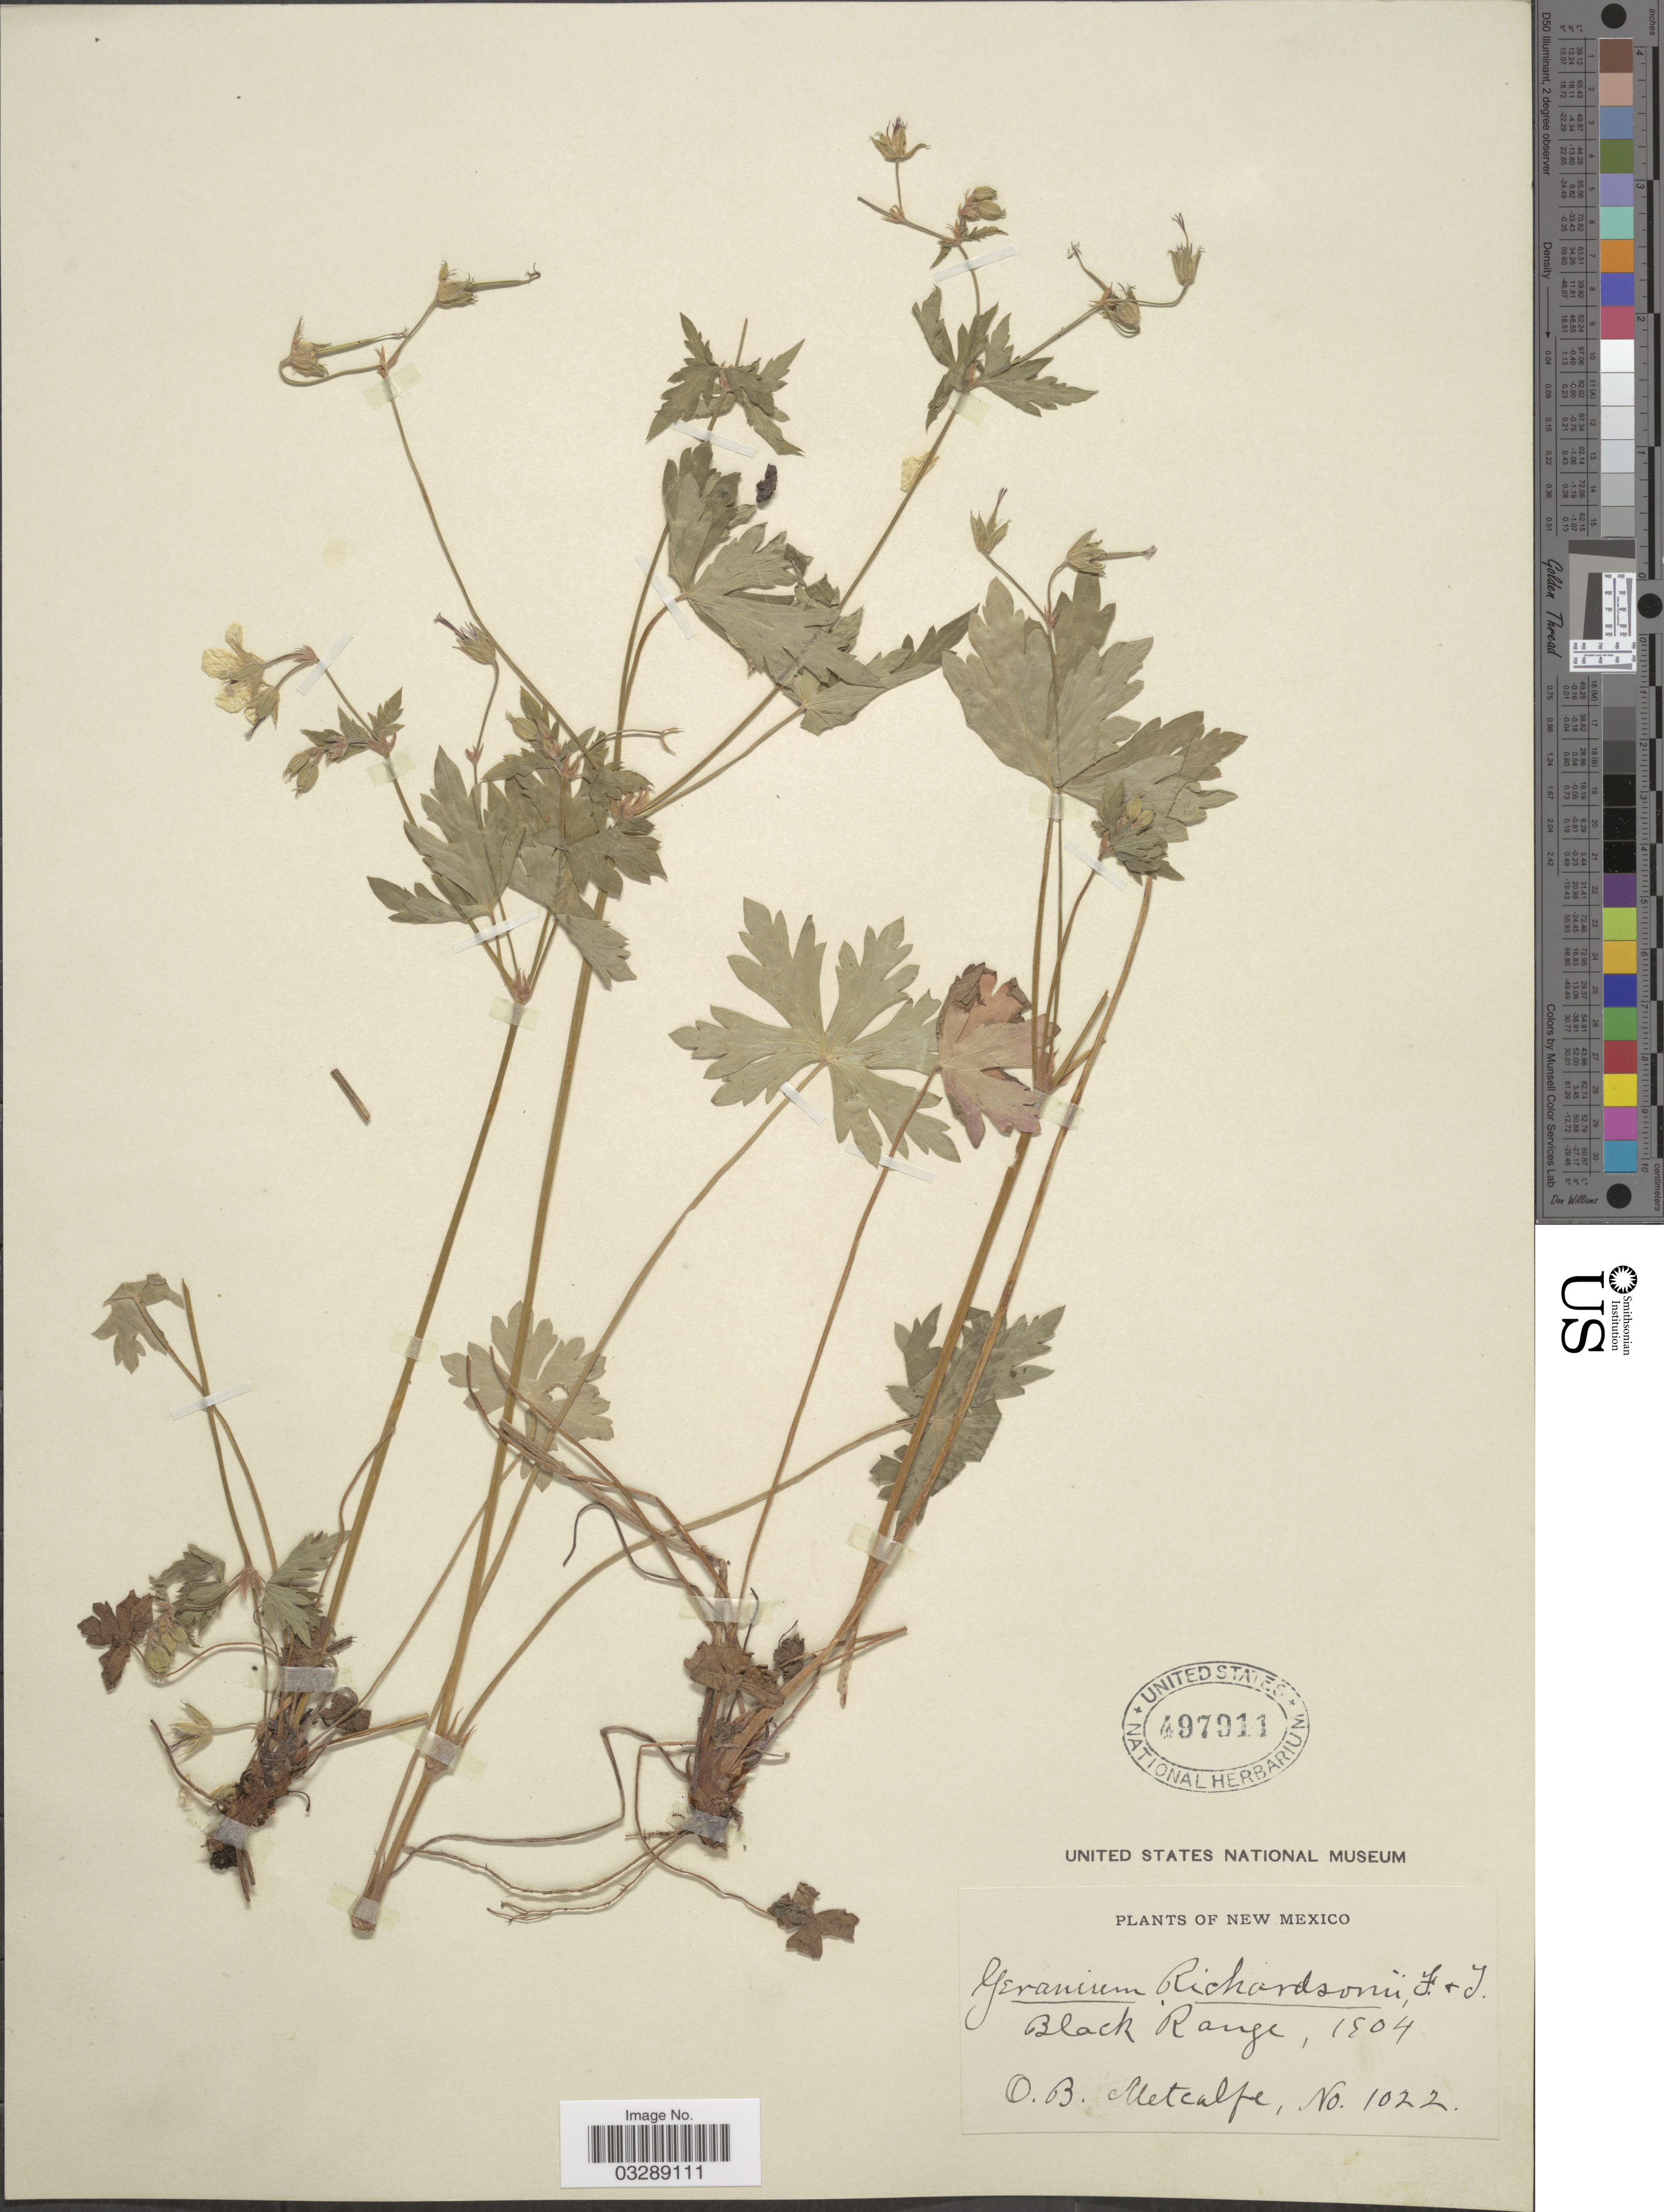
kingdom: Plantae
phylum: Tracheophyta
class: Magnoliopsida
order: Geraniales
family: Geraniaceae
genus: Geranium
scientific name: Geranium richardsonii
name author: Fisch. & Trautv.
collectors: O. B. Metcalfe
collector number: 1022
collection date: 1904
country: United States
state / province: New Mexico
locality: Black Range.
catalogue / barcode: US 497911